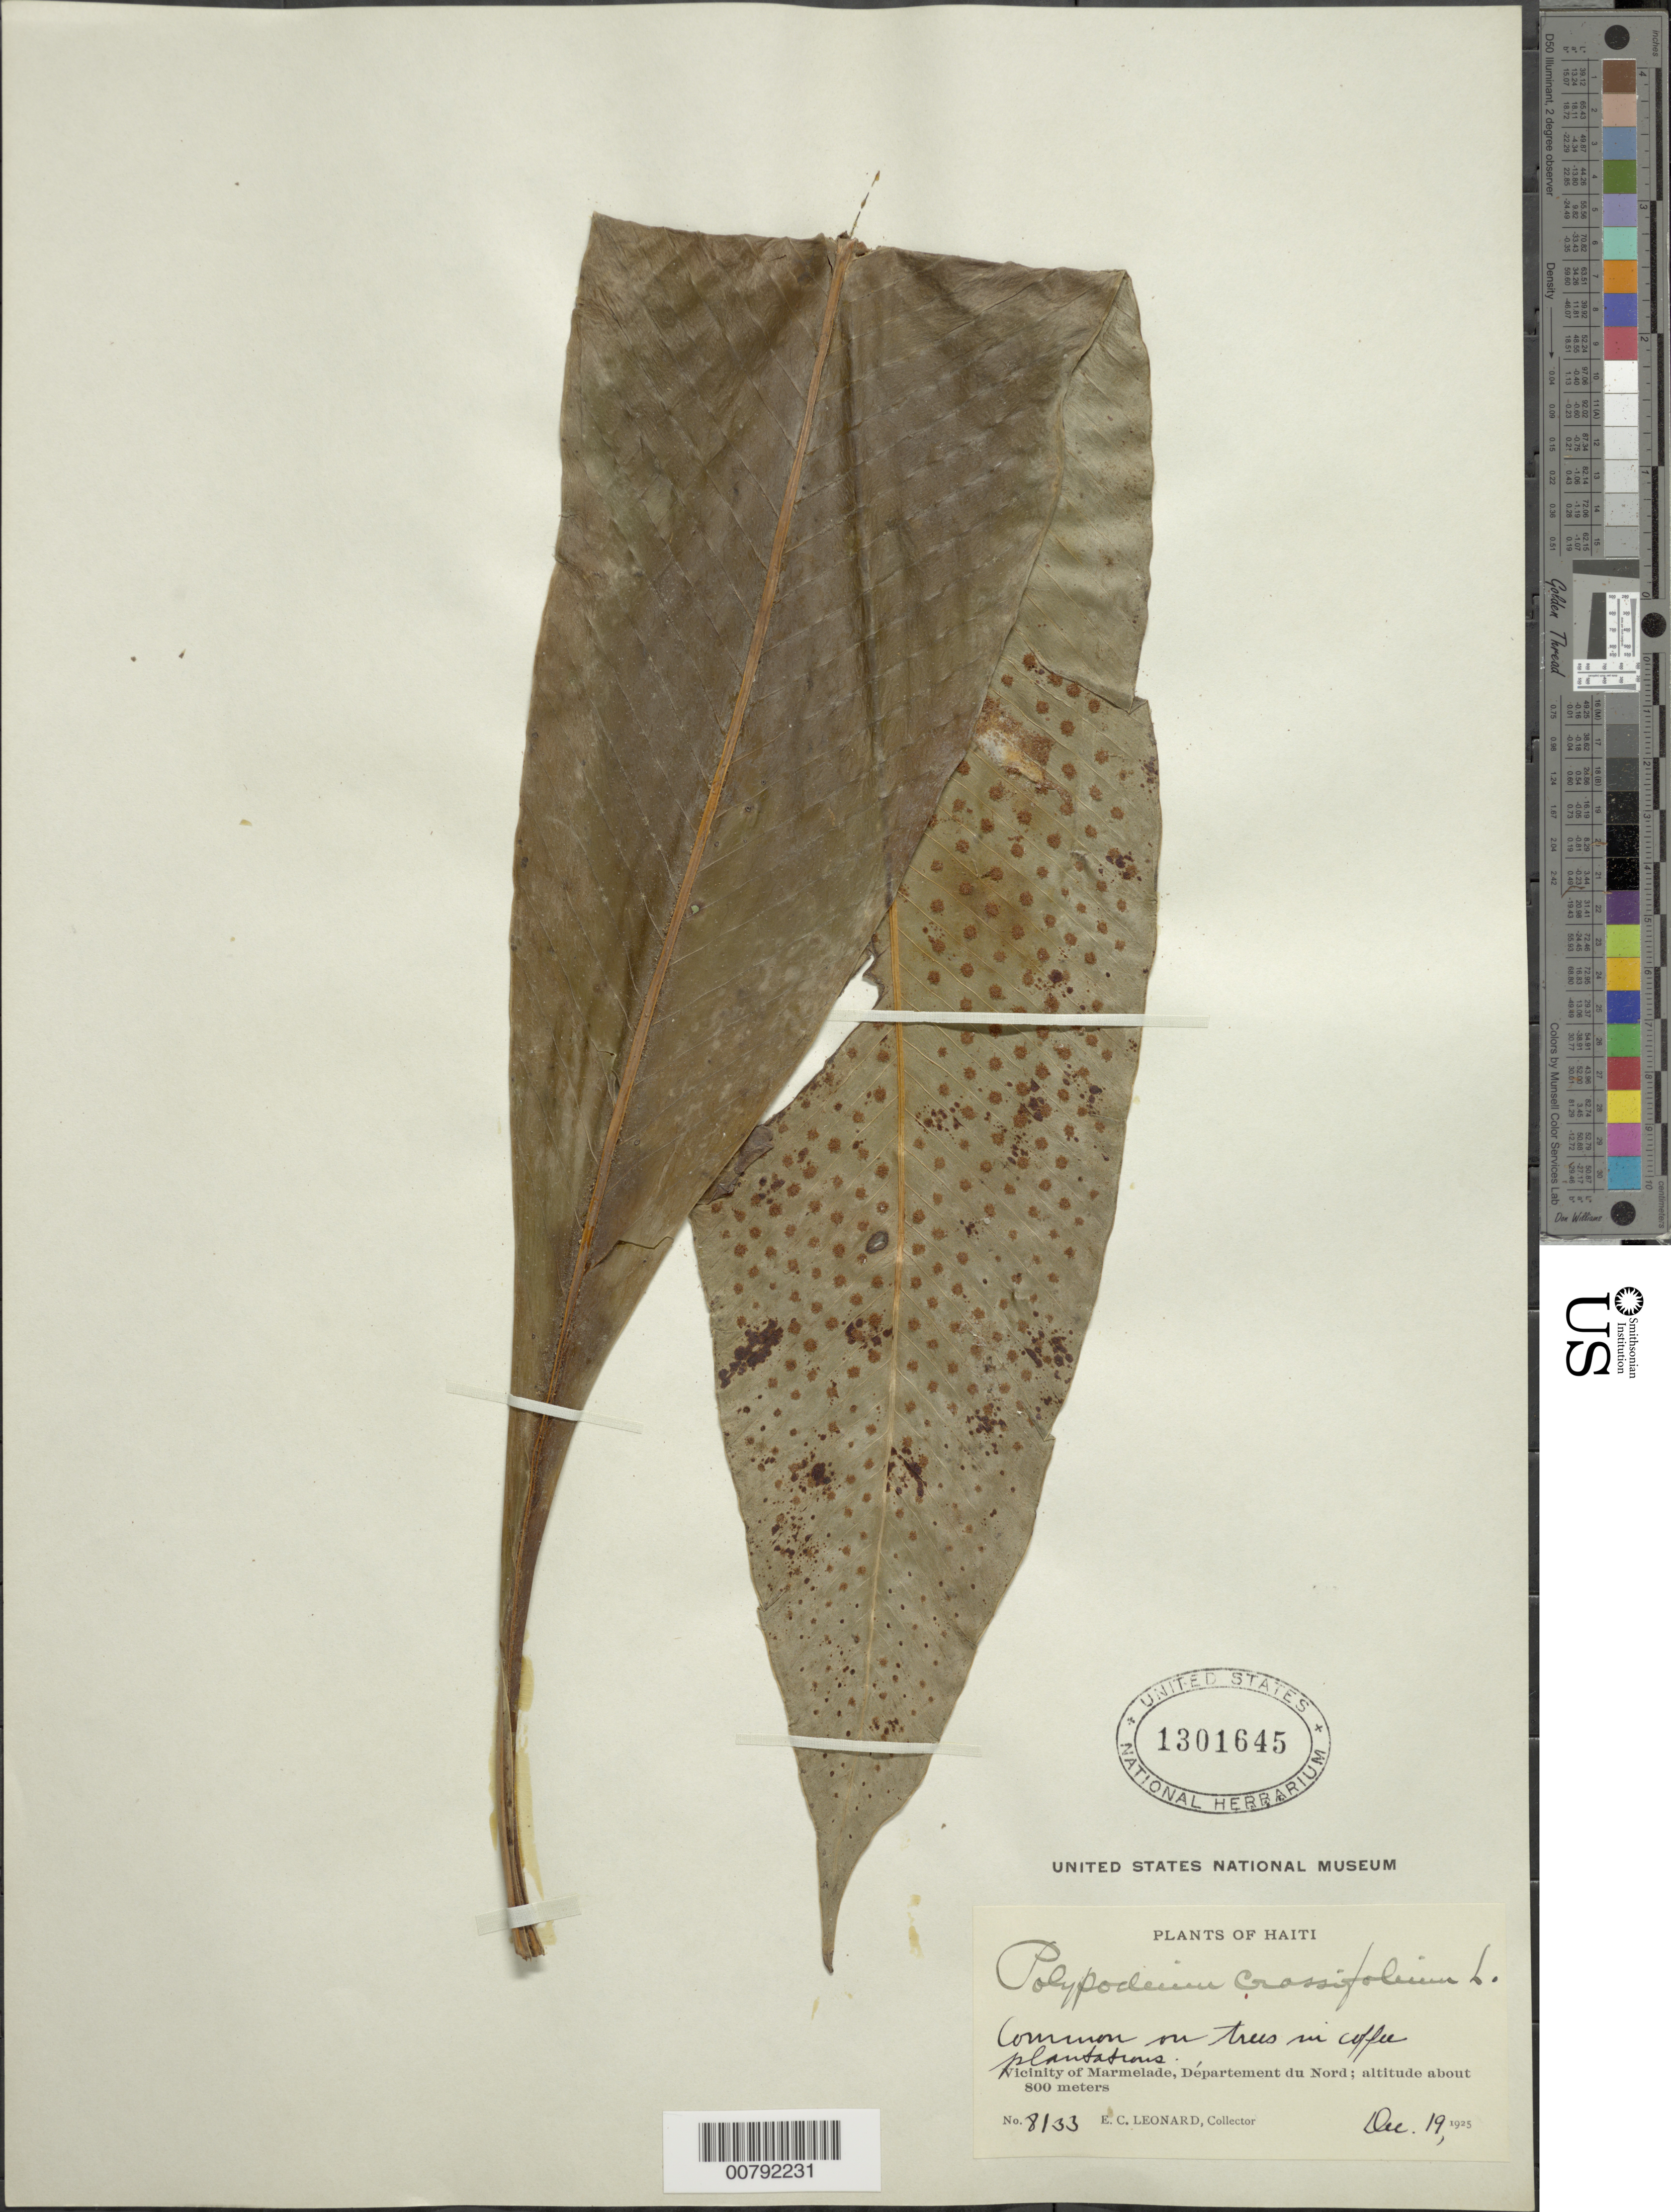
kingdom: Plantae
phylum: Tracheophyta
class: Polypodiopsida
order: Polypodiales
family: Polypodiaceae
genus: Niphidium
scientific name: Niphidium crassifolium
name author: (L.) Lellinger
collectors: E. C. Leonard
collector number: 8133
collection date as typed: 19 Dec 1925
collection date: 1925-12-19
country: Haiti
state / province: Nord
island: Hispaniola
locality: Marmelade vicinity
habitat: On trees in coffee plantation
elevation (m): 800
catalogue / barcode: US 1301645